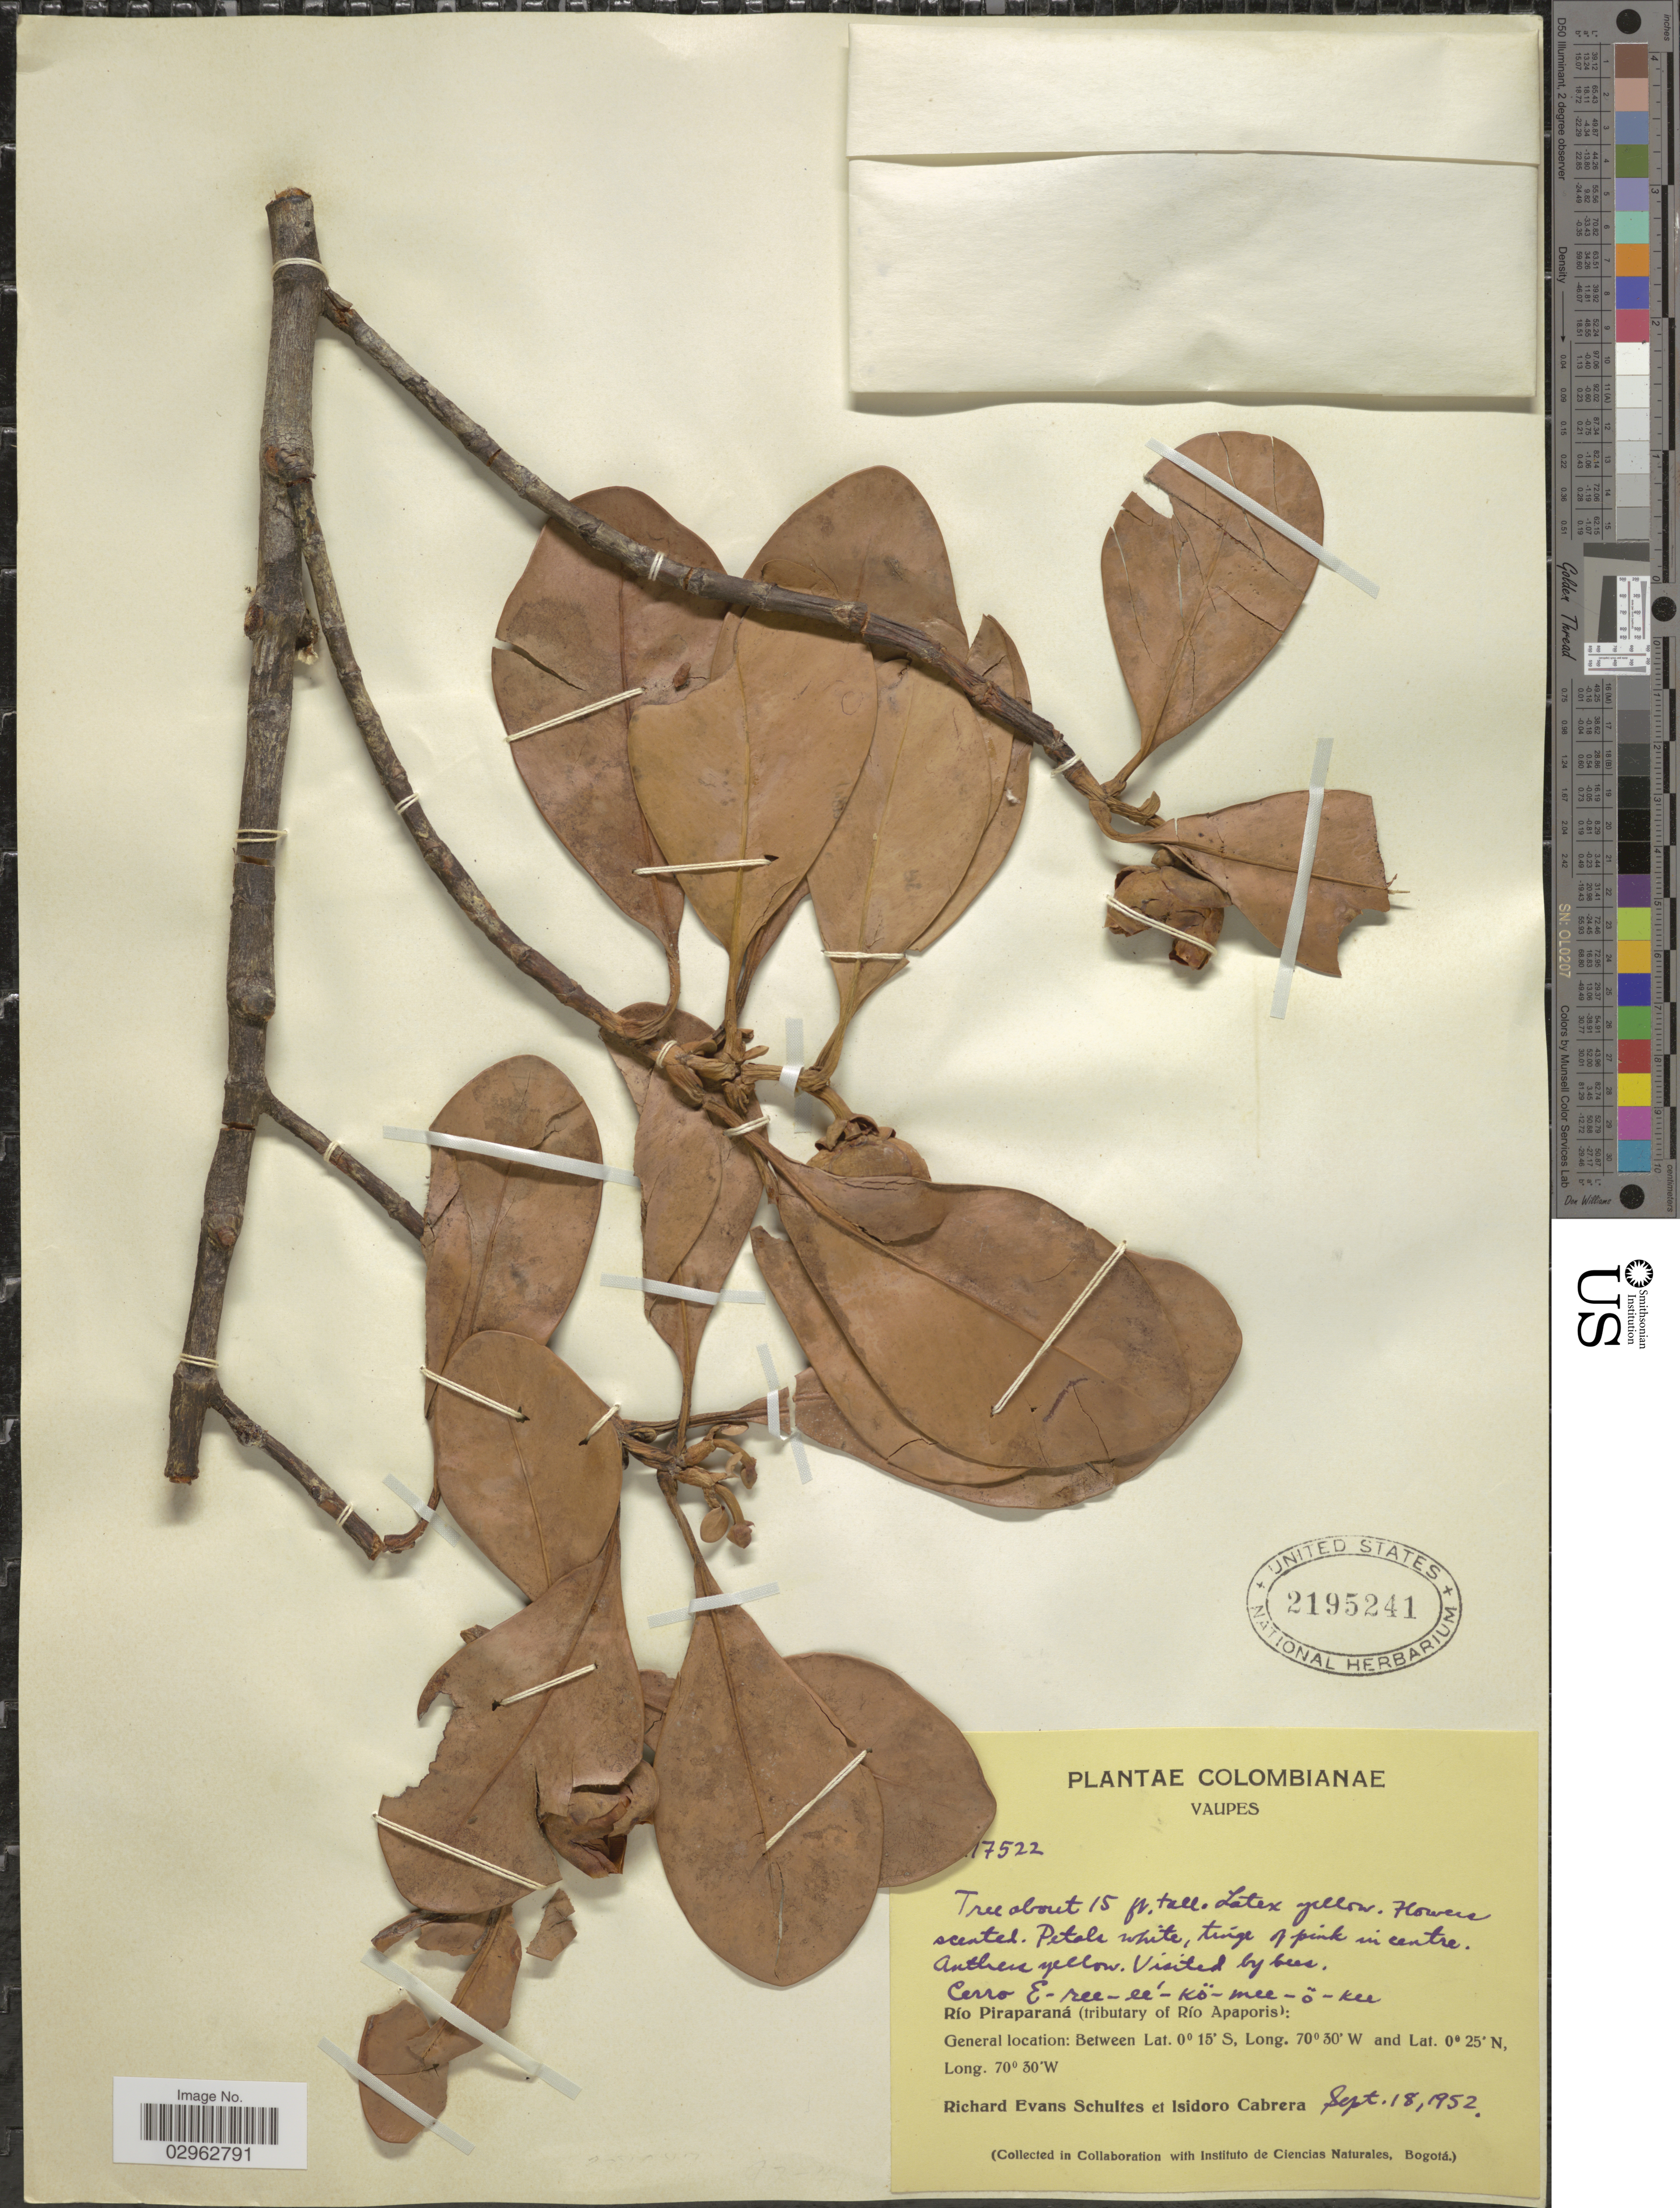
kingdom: Plantae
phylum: Tracheophyta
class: Magnoliopsida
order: Malpighiales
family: Clusiaceae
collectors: R. E. Schultes & I. Cabrera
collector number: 17522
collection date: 1952-09-18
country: Colombia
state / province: Vaupés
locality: Cerro E-ree-eé-Kö-mee-ö-Kee. Río Piraparaná (tributary of Río Apaporis).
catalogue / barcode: US 2195241